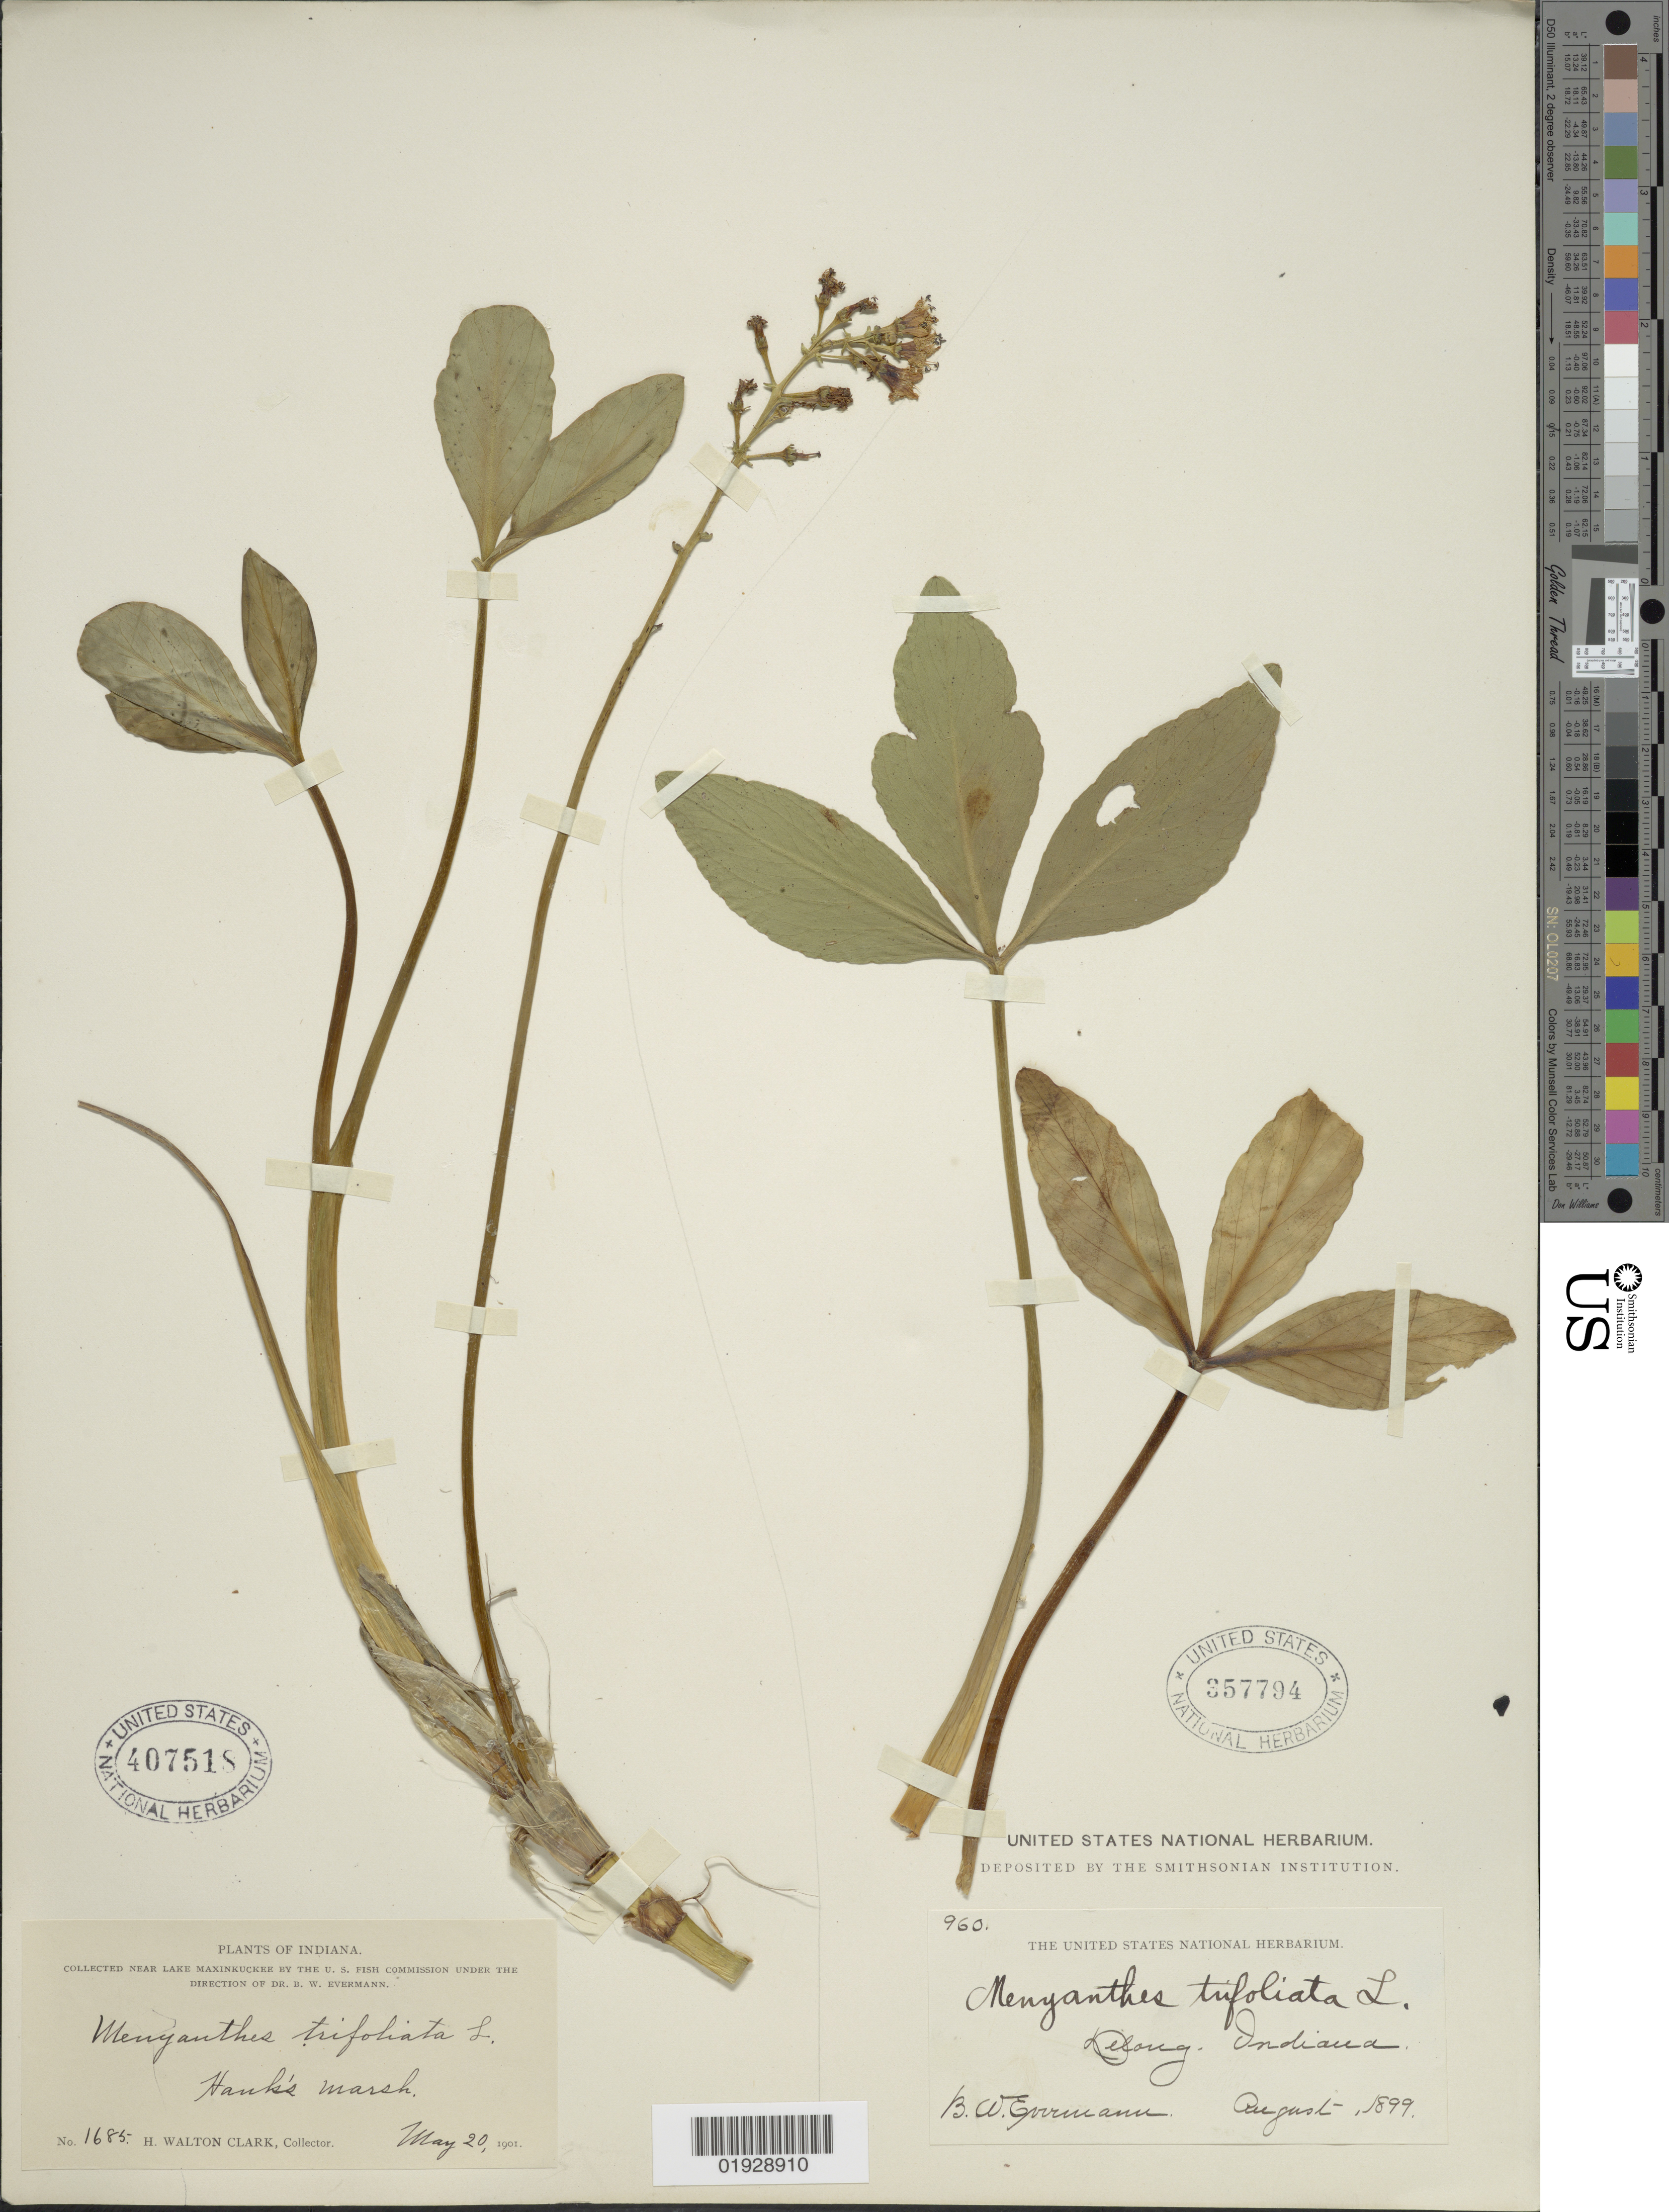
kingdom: Plantae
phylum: Tracheophyta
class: Magnoliopsida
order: Asterales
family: Menyanthaceae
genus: Menyanthes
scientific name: Menyanthes trifoliata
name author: L.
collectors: H. W. Clark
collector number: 1685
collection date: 1901-05-20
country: United States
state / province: Indiana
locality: Hank's marsh.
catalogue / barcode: US 407518